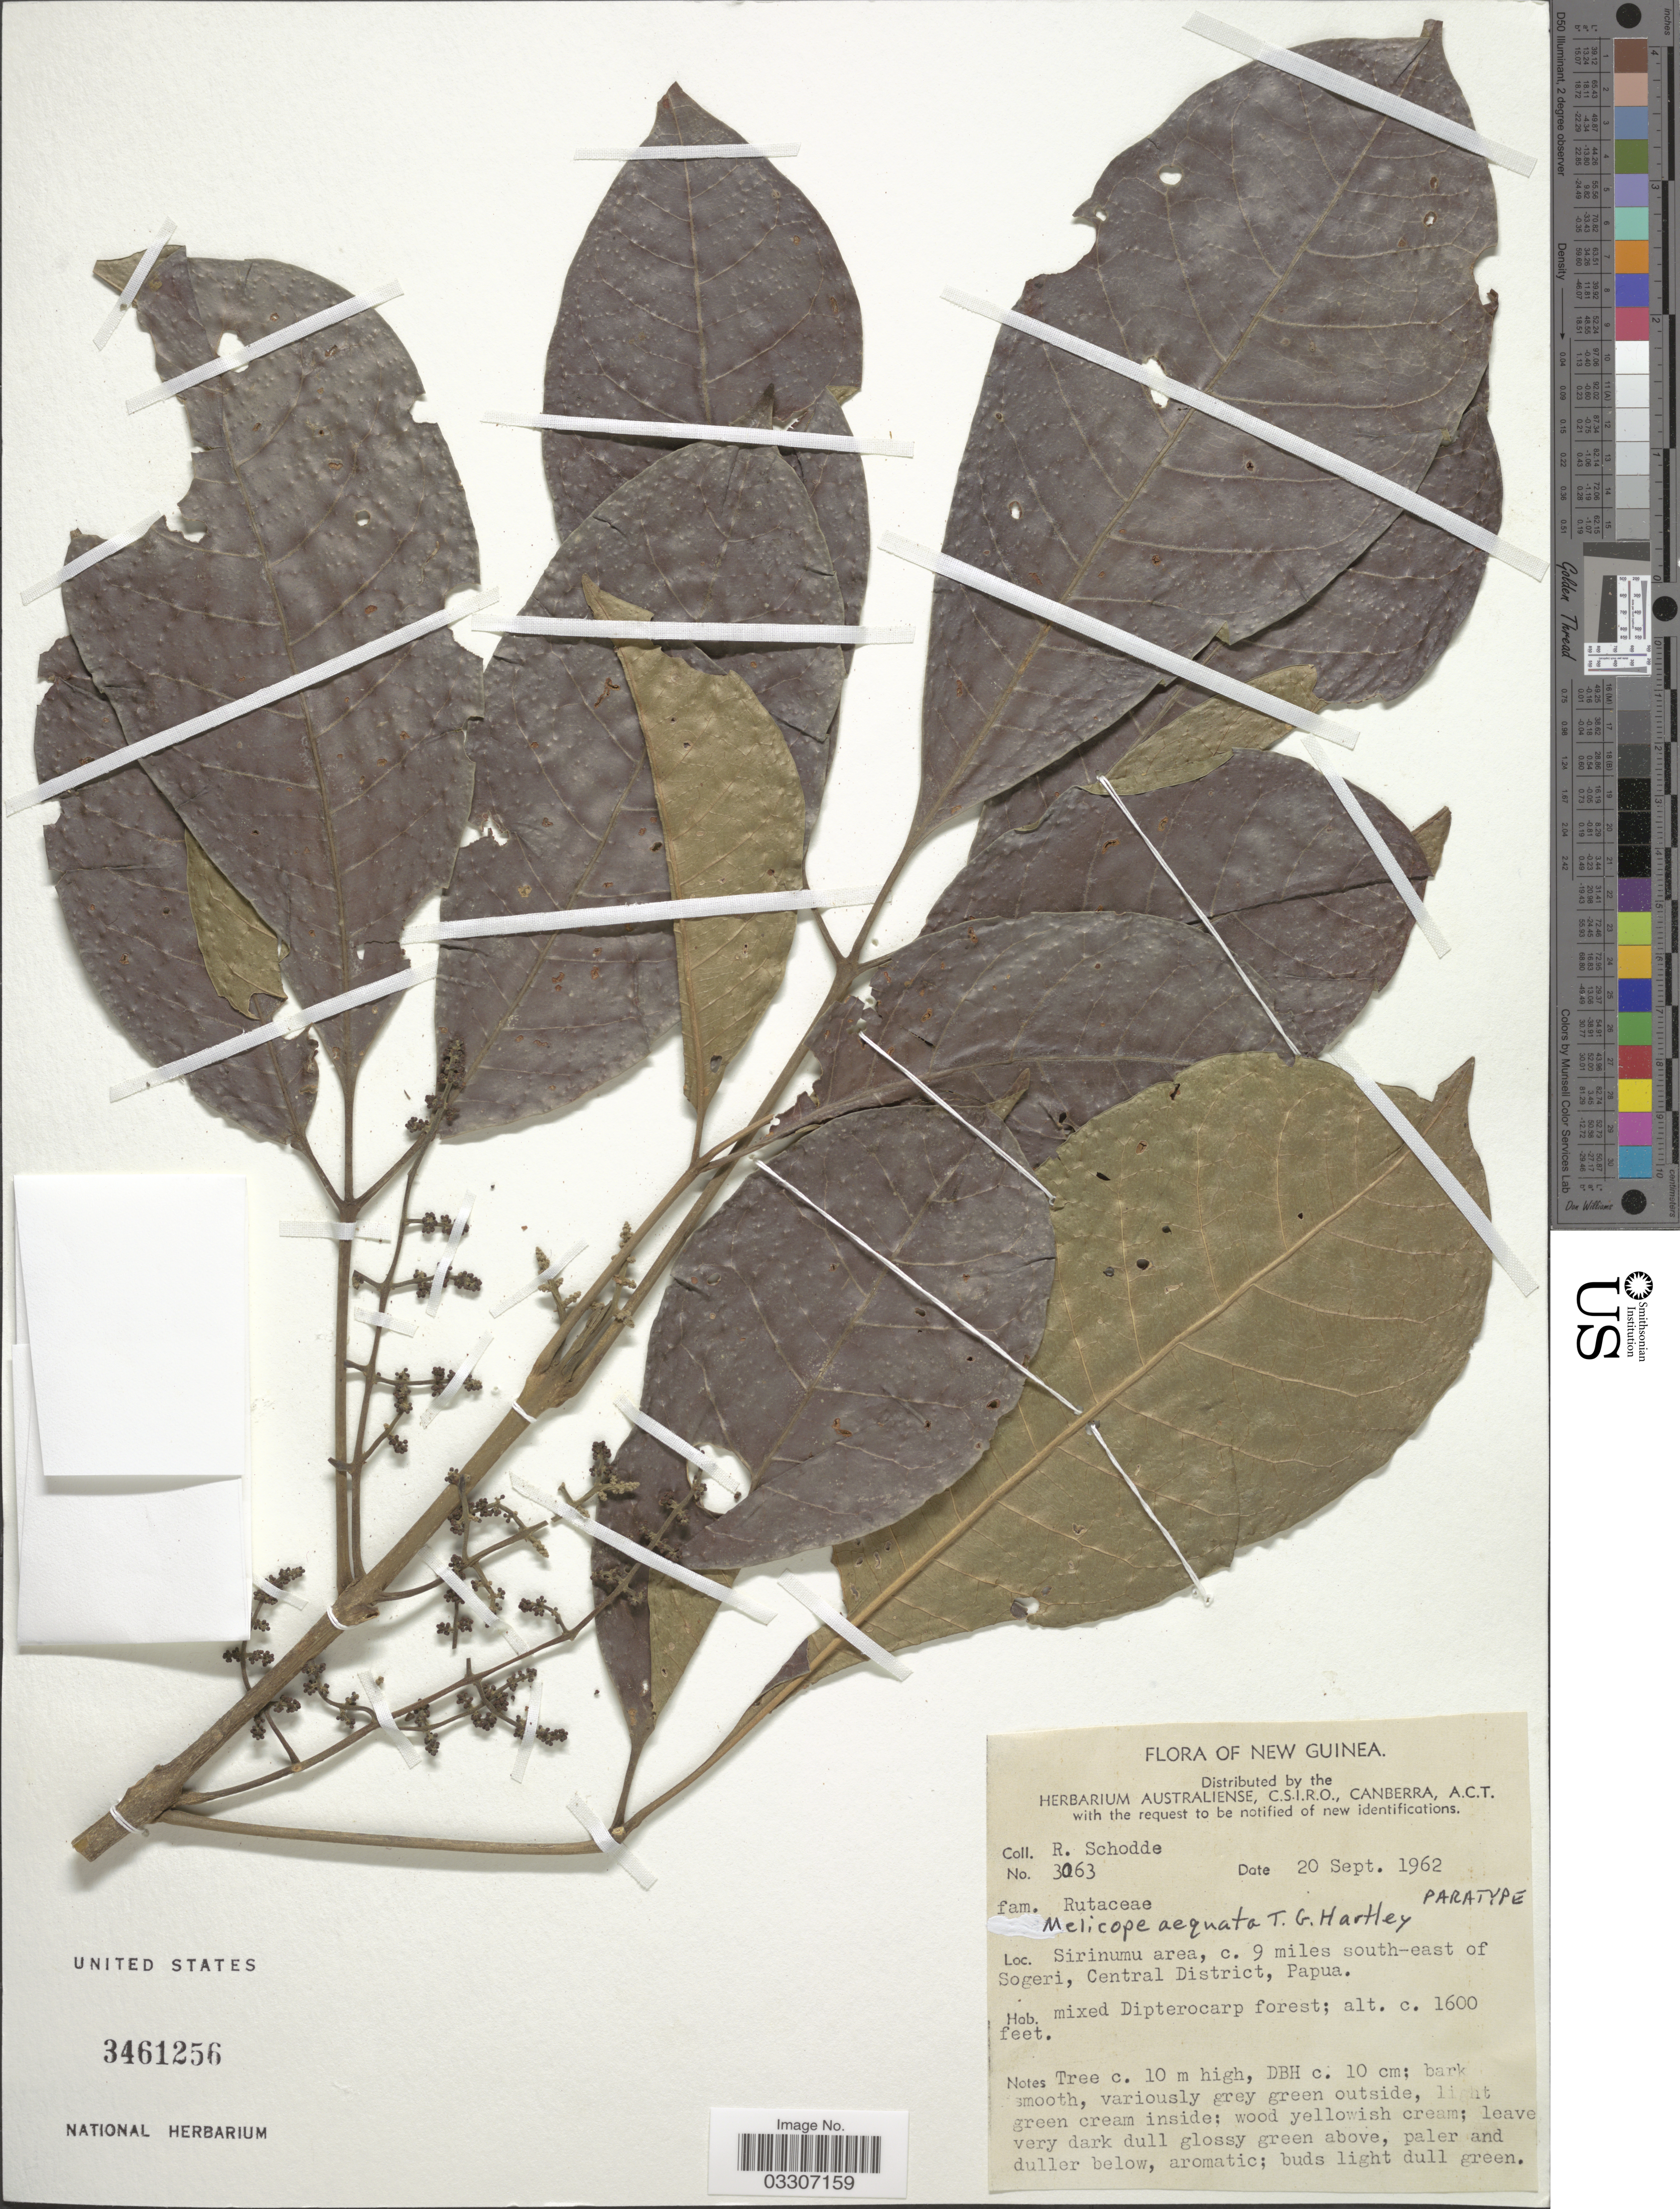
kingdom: Plantae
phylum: Tracheophyta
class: Magnoliopsida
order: Sapindales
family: Rutaceae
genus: Melicope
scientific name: Melicope aequata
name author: T.G. Hartley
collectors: R. Schodde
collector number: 3063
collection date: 1962-09-20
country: Papua New Guinea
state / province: Central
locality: New Guinea. Sirinimu area, c. 9 miles south-east of Sogeri, Central District, Papua.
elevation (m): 488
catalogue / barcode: US 3461256